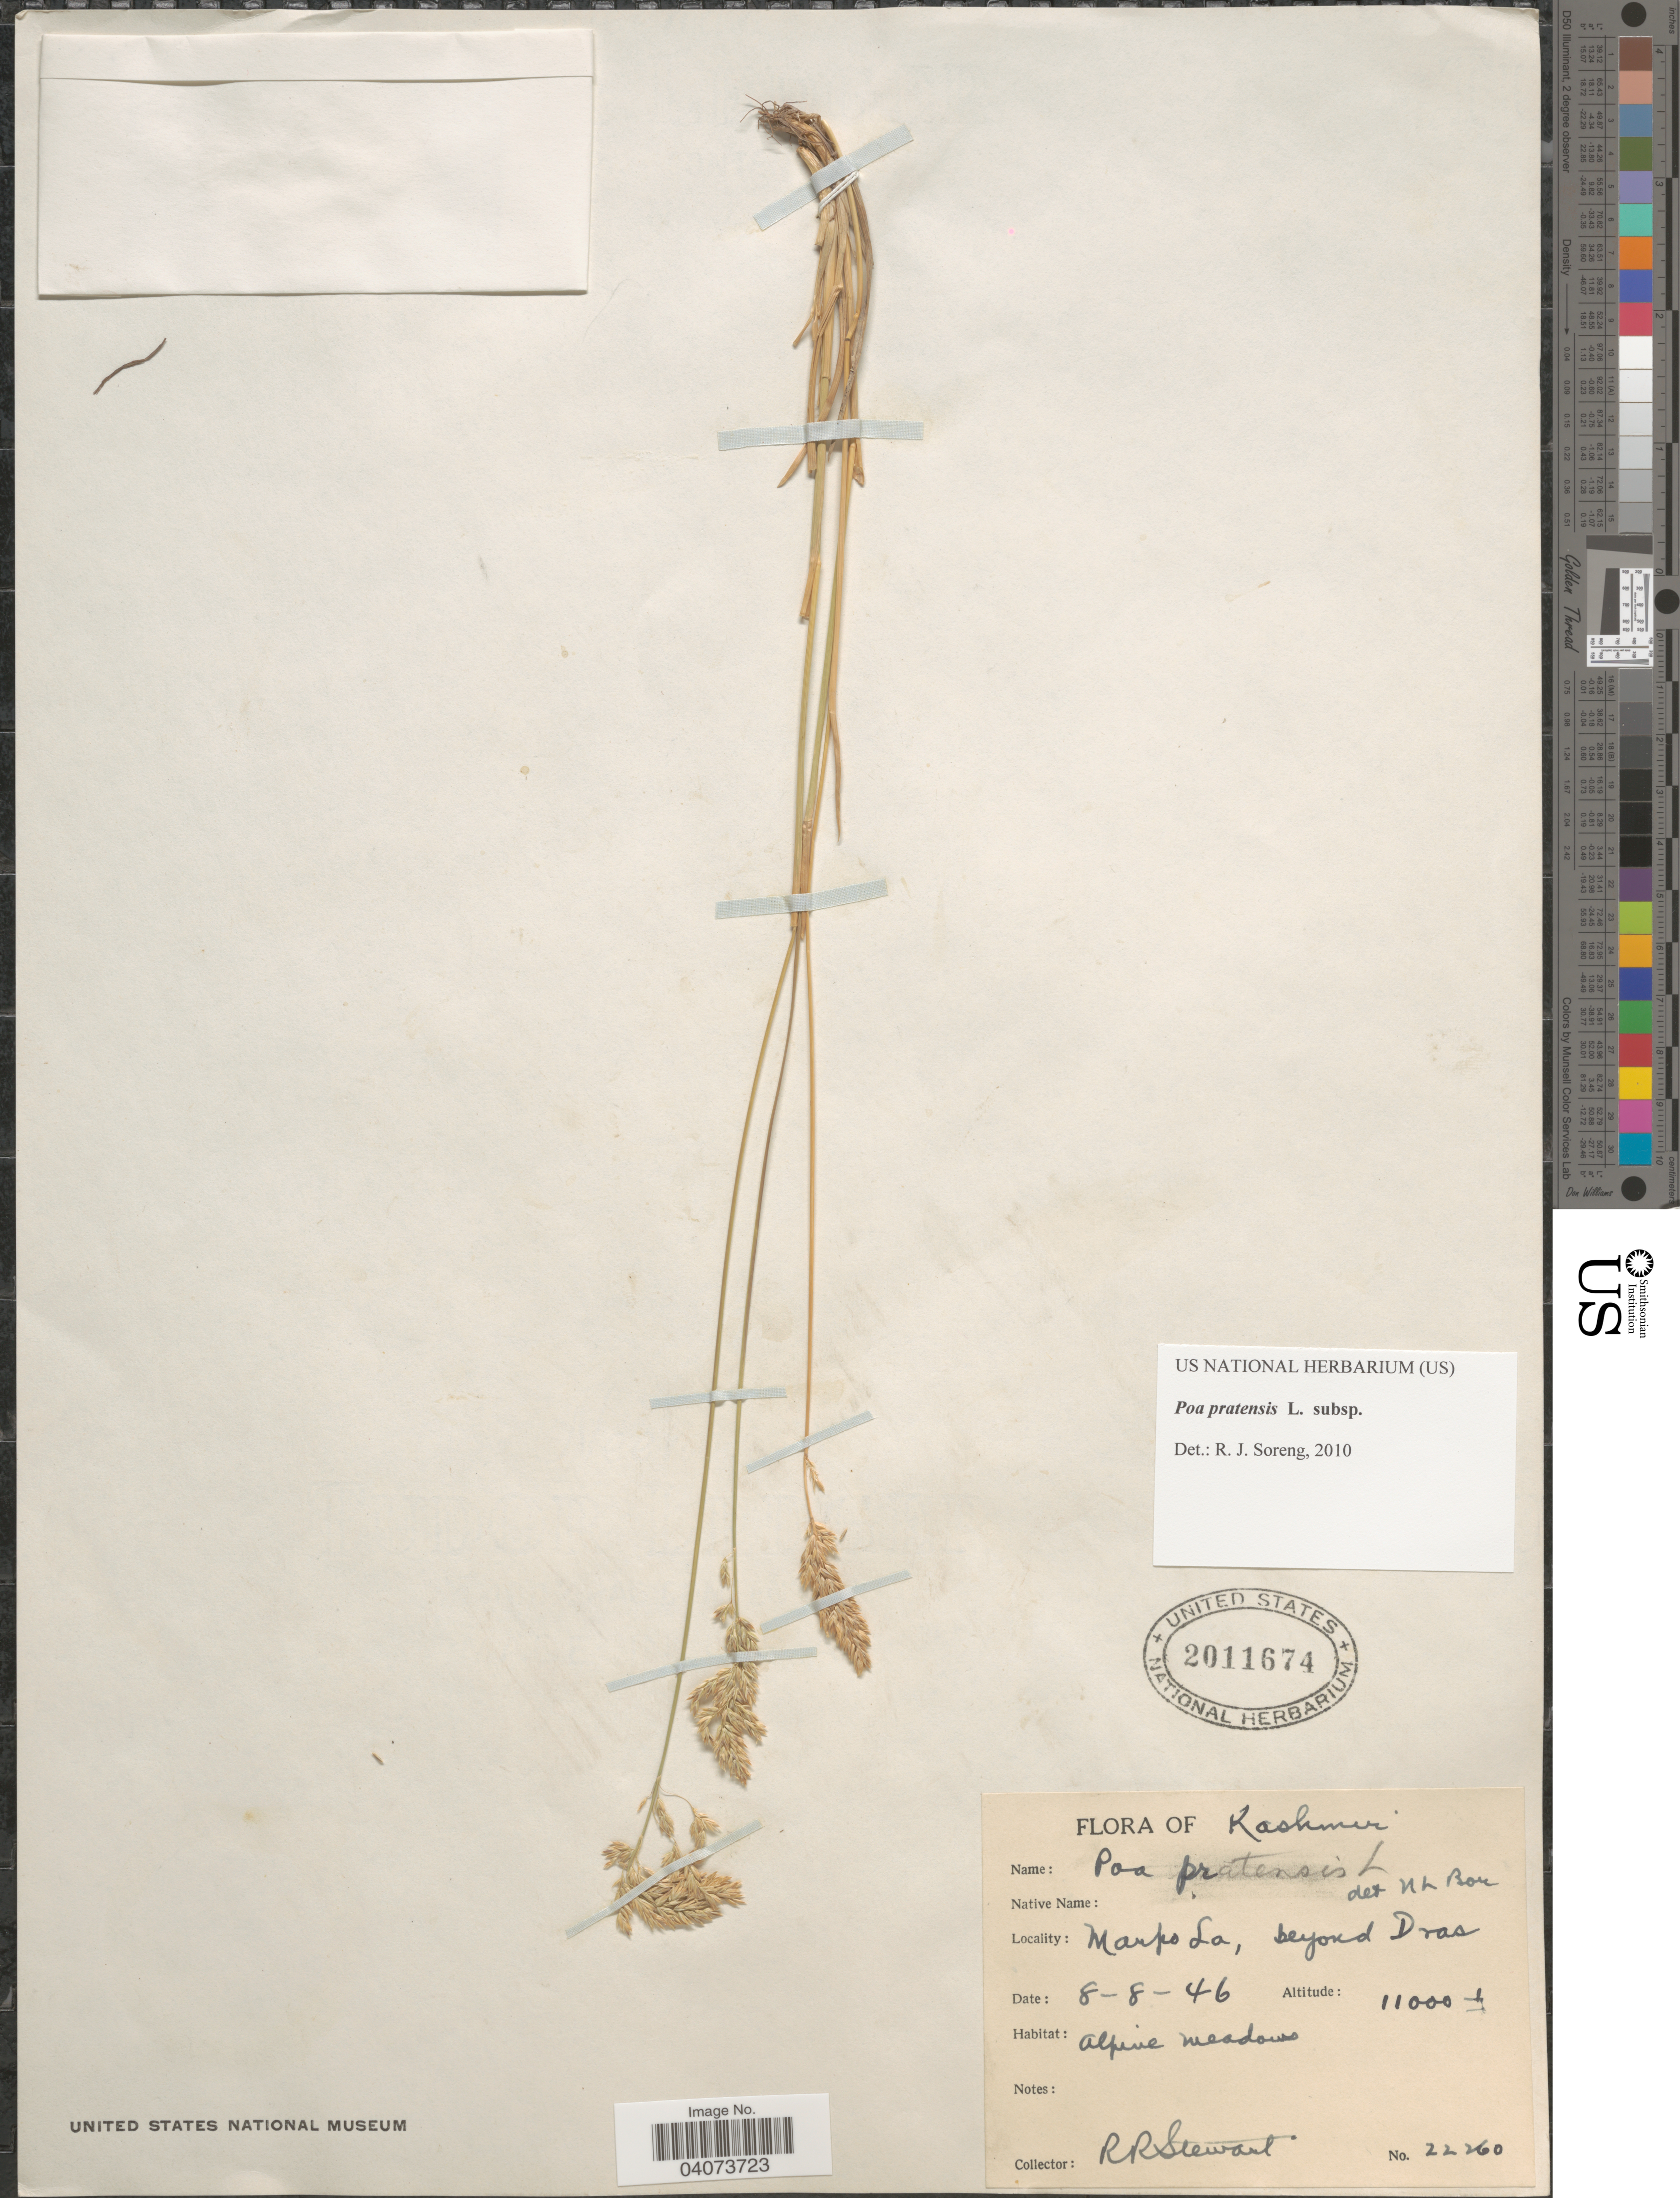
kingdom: Plantae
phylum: Tracheophyta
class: Liliopsida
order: Poales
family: Poaceae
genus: Poa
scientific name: Poa pratensis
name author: L.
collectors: R. Stewart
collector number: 22260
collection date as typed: Transcribed d/m/y: 8/8/46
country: India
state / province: Jammu and Kashmir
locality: Kashmir. Marpo La, beyond Dras.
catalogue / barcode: US 2011674